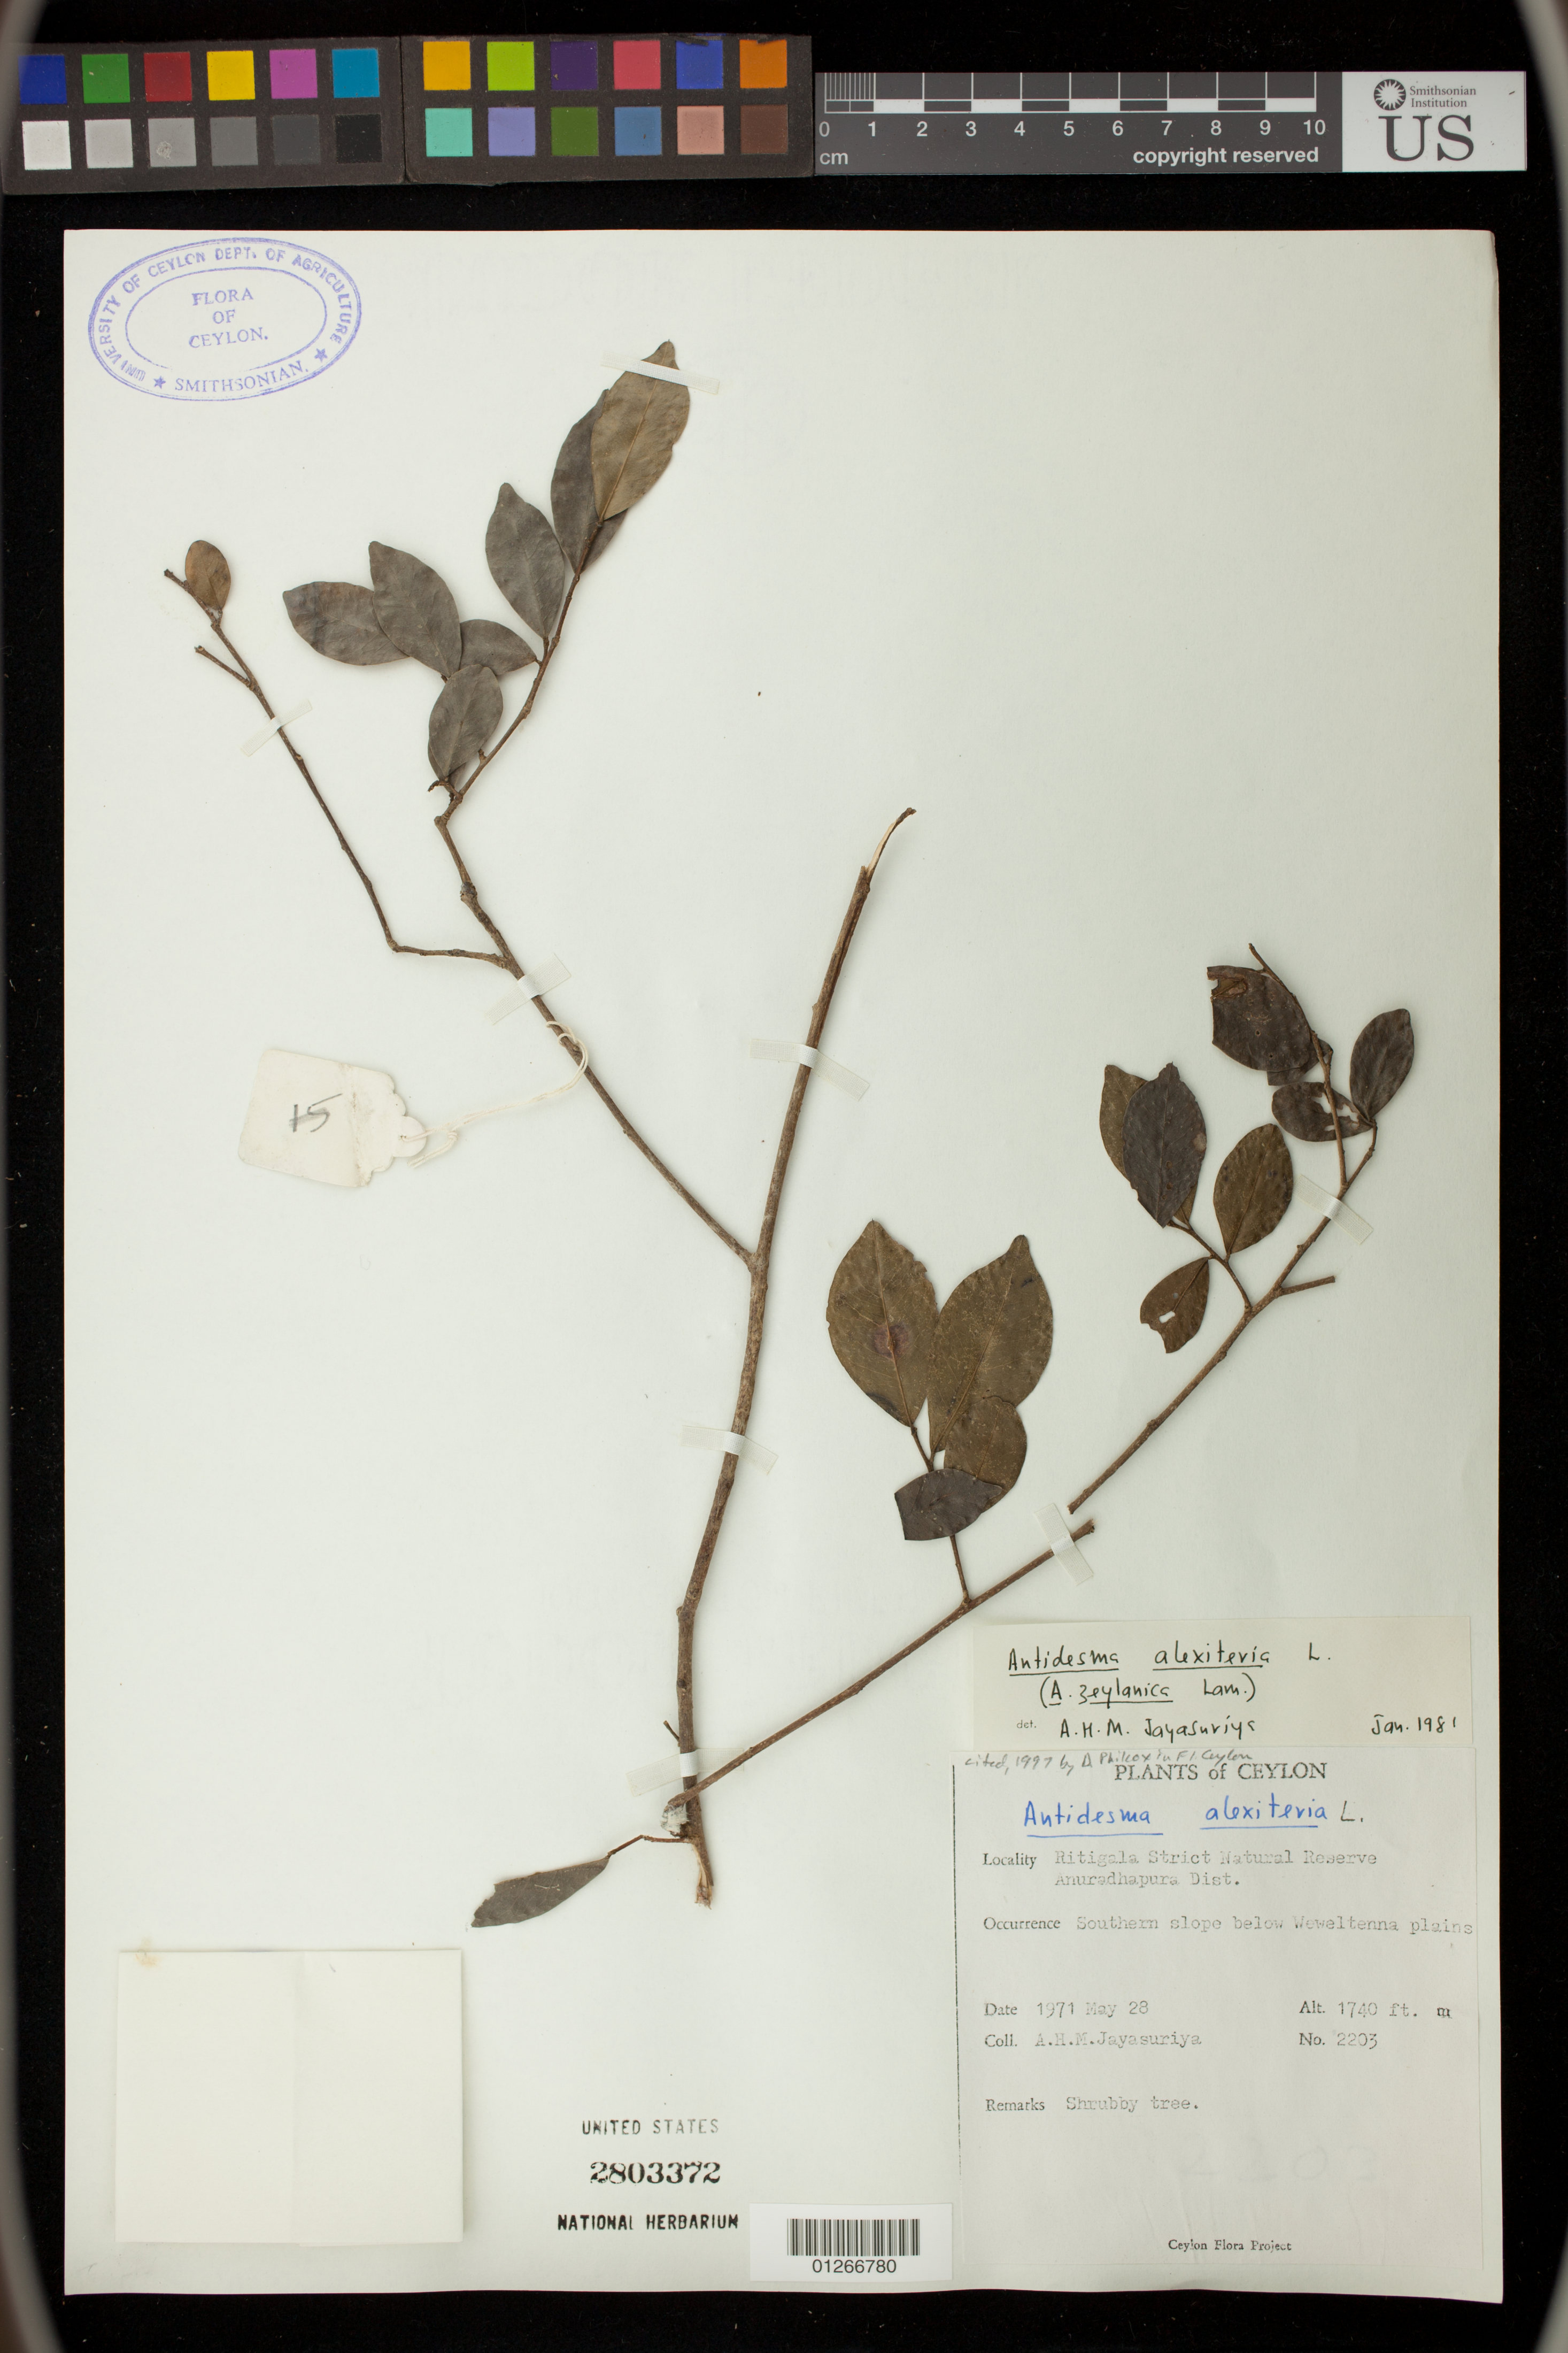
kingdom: Plantae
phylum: Tracheophyta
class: Magnoliopsida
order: Malpighiales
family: Phyllanthaceae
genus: Antidesma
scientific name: Antidesma alexiteria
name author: L.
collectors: A. Jayasuriya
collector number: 2203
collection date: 1971-05-28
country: Sri Lanka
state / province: North Central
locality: Ritigala Strict Natural Reserve, Anuradhapura Dist., Southern slope below Weweltenna plains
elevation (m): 1740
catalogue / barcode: US 2803372